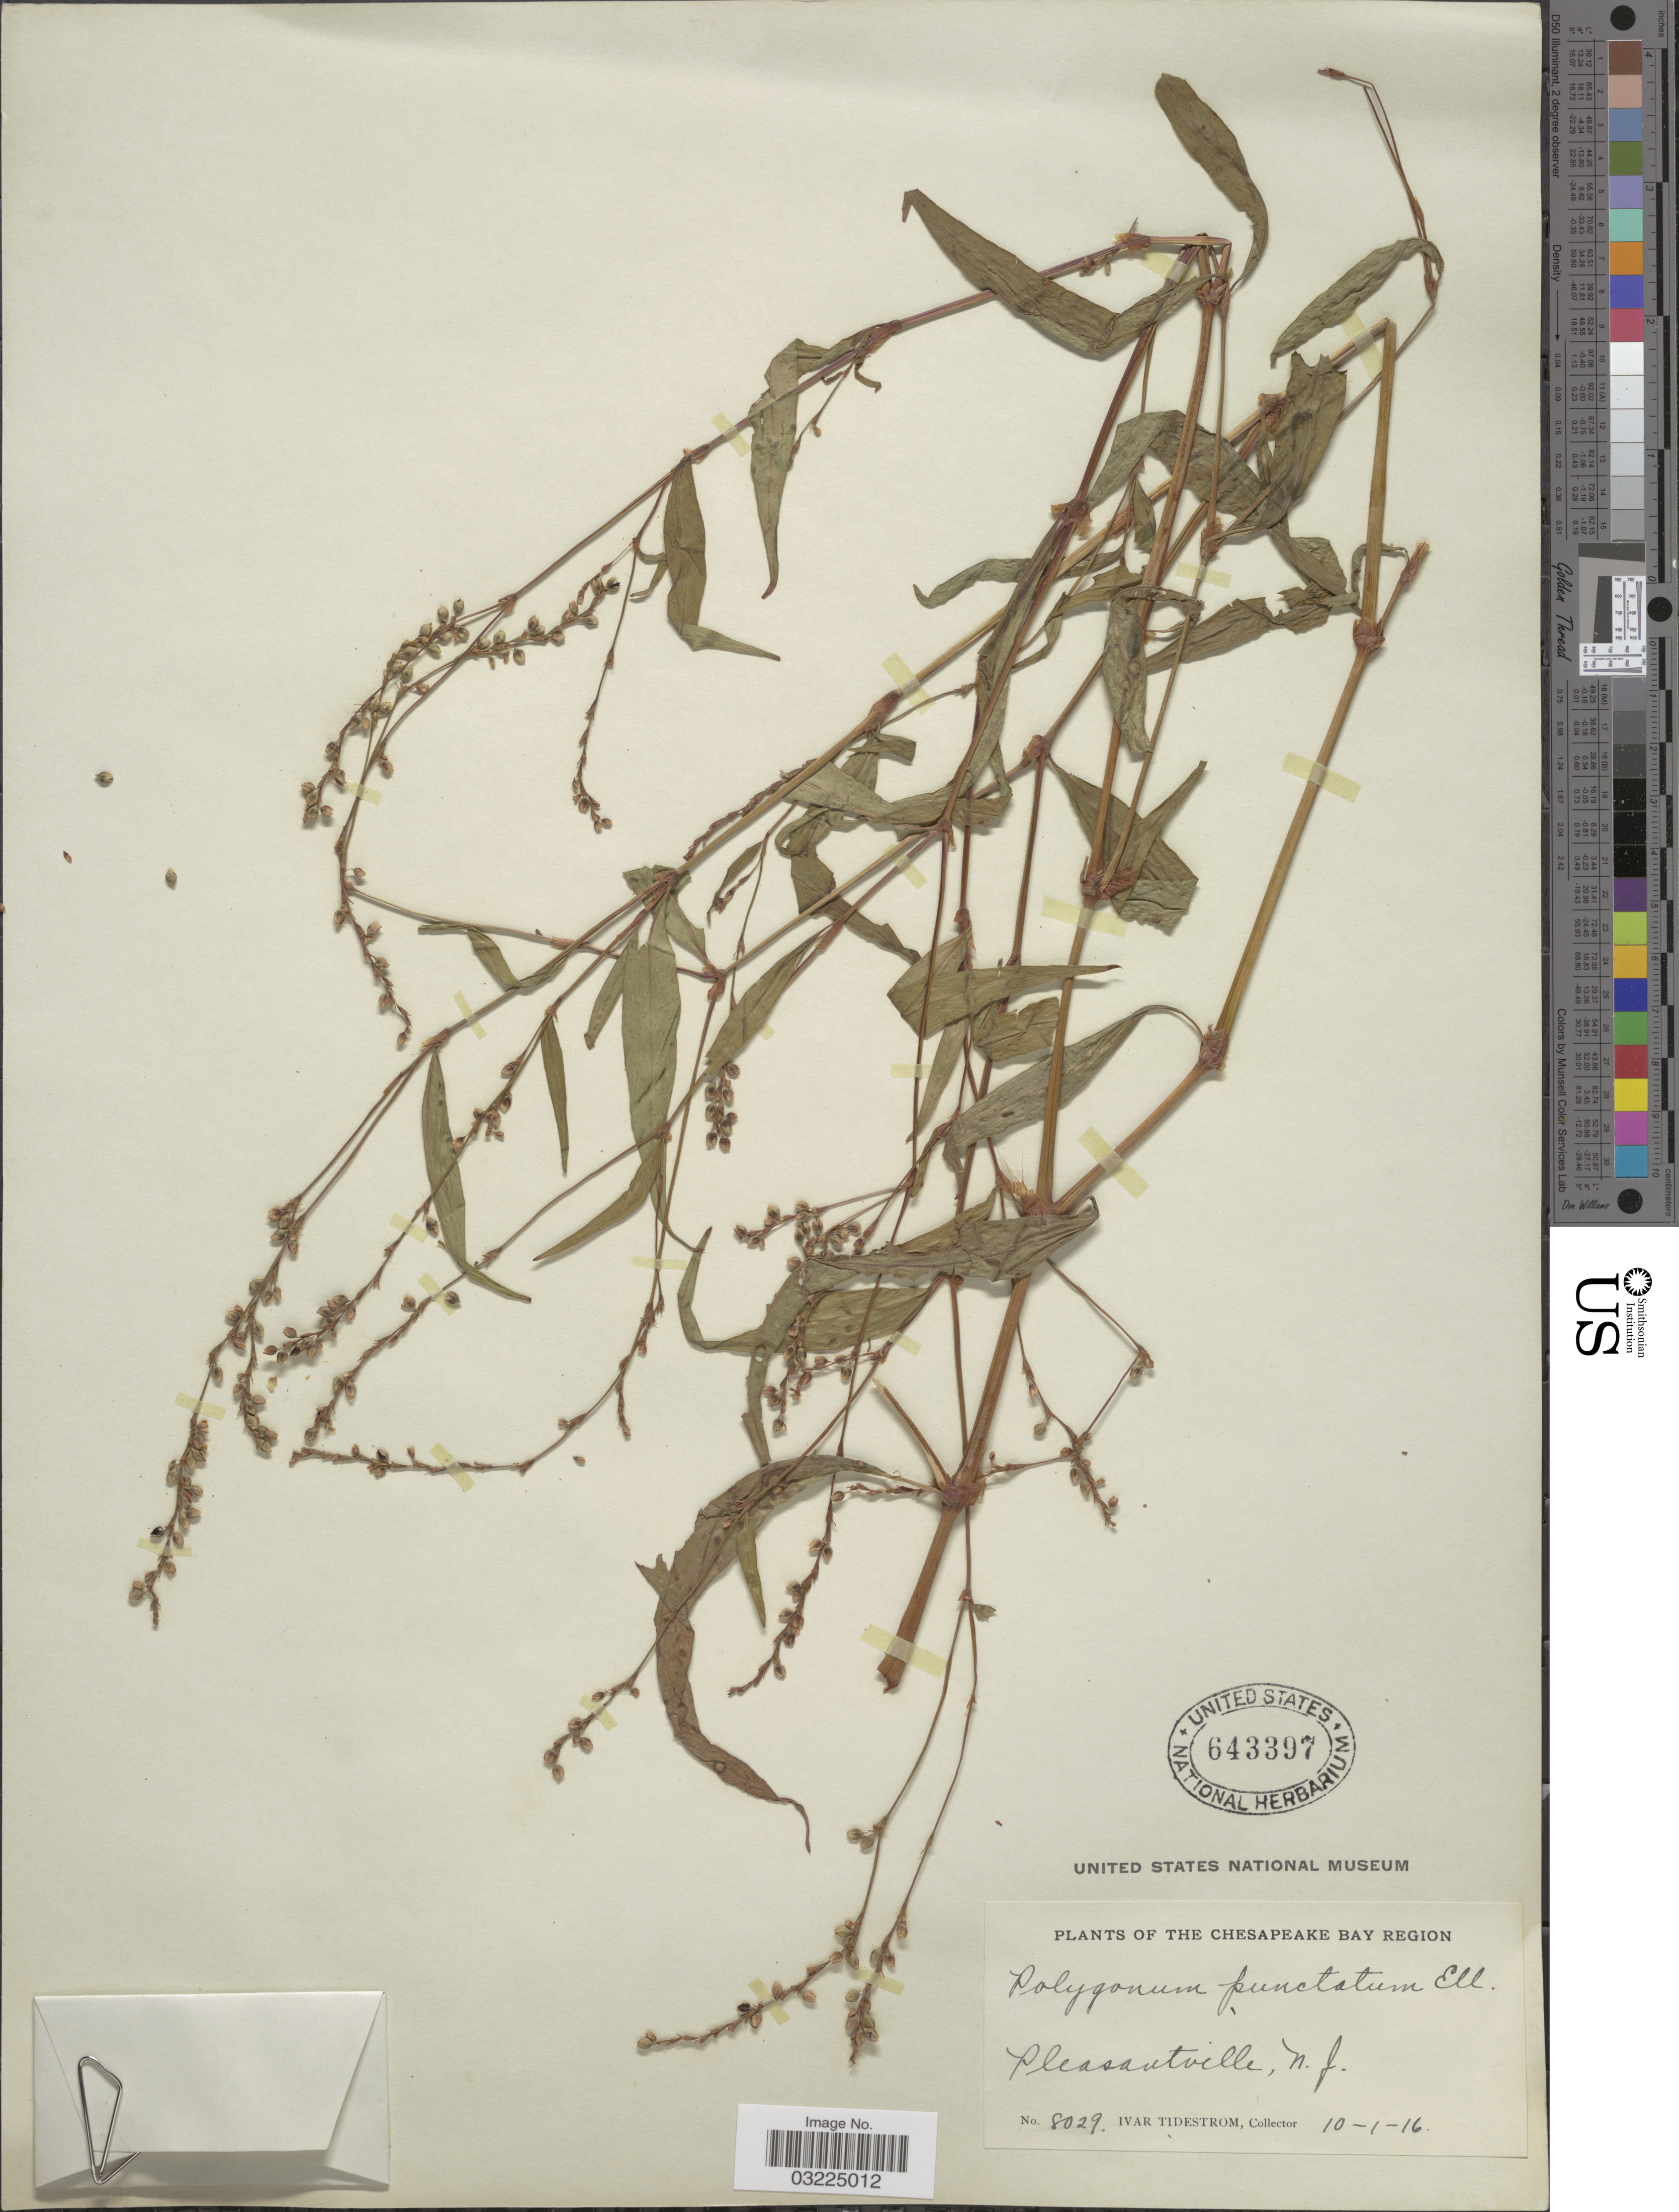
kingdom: Plantae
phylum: Tracheophyta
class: Magnoliopsida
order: Caryophyllales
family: Polygonaceae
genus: Persicaria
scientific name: Persicaria punctata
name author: (Elliott) Small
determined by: Atha, D. E.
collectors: I. F. Tidestrom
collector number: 8029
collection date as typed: Transcribed d/m/y: 1/10/16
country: United States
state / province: New York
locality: Chesapeake Bay Region. Pleasantville.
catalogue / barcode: US 643397